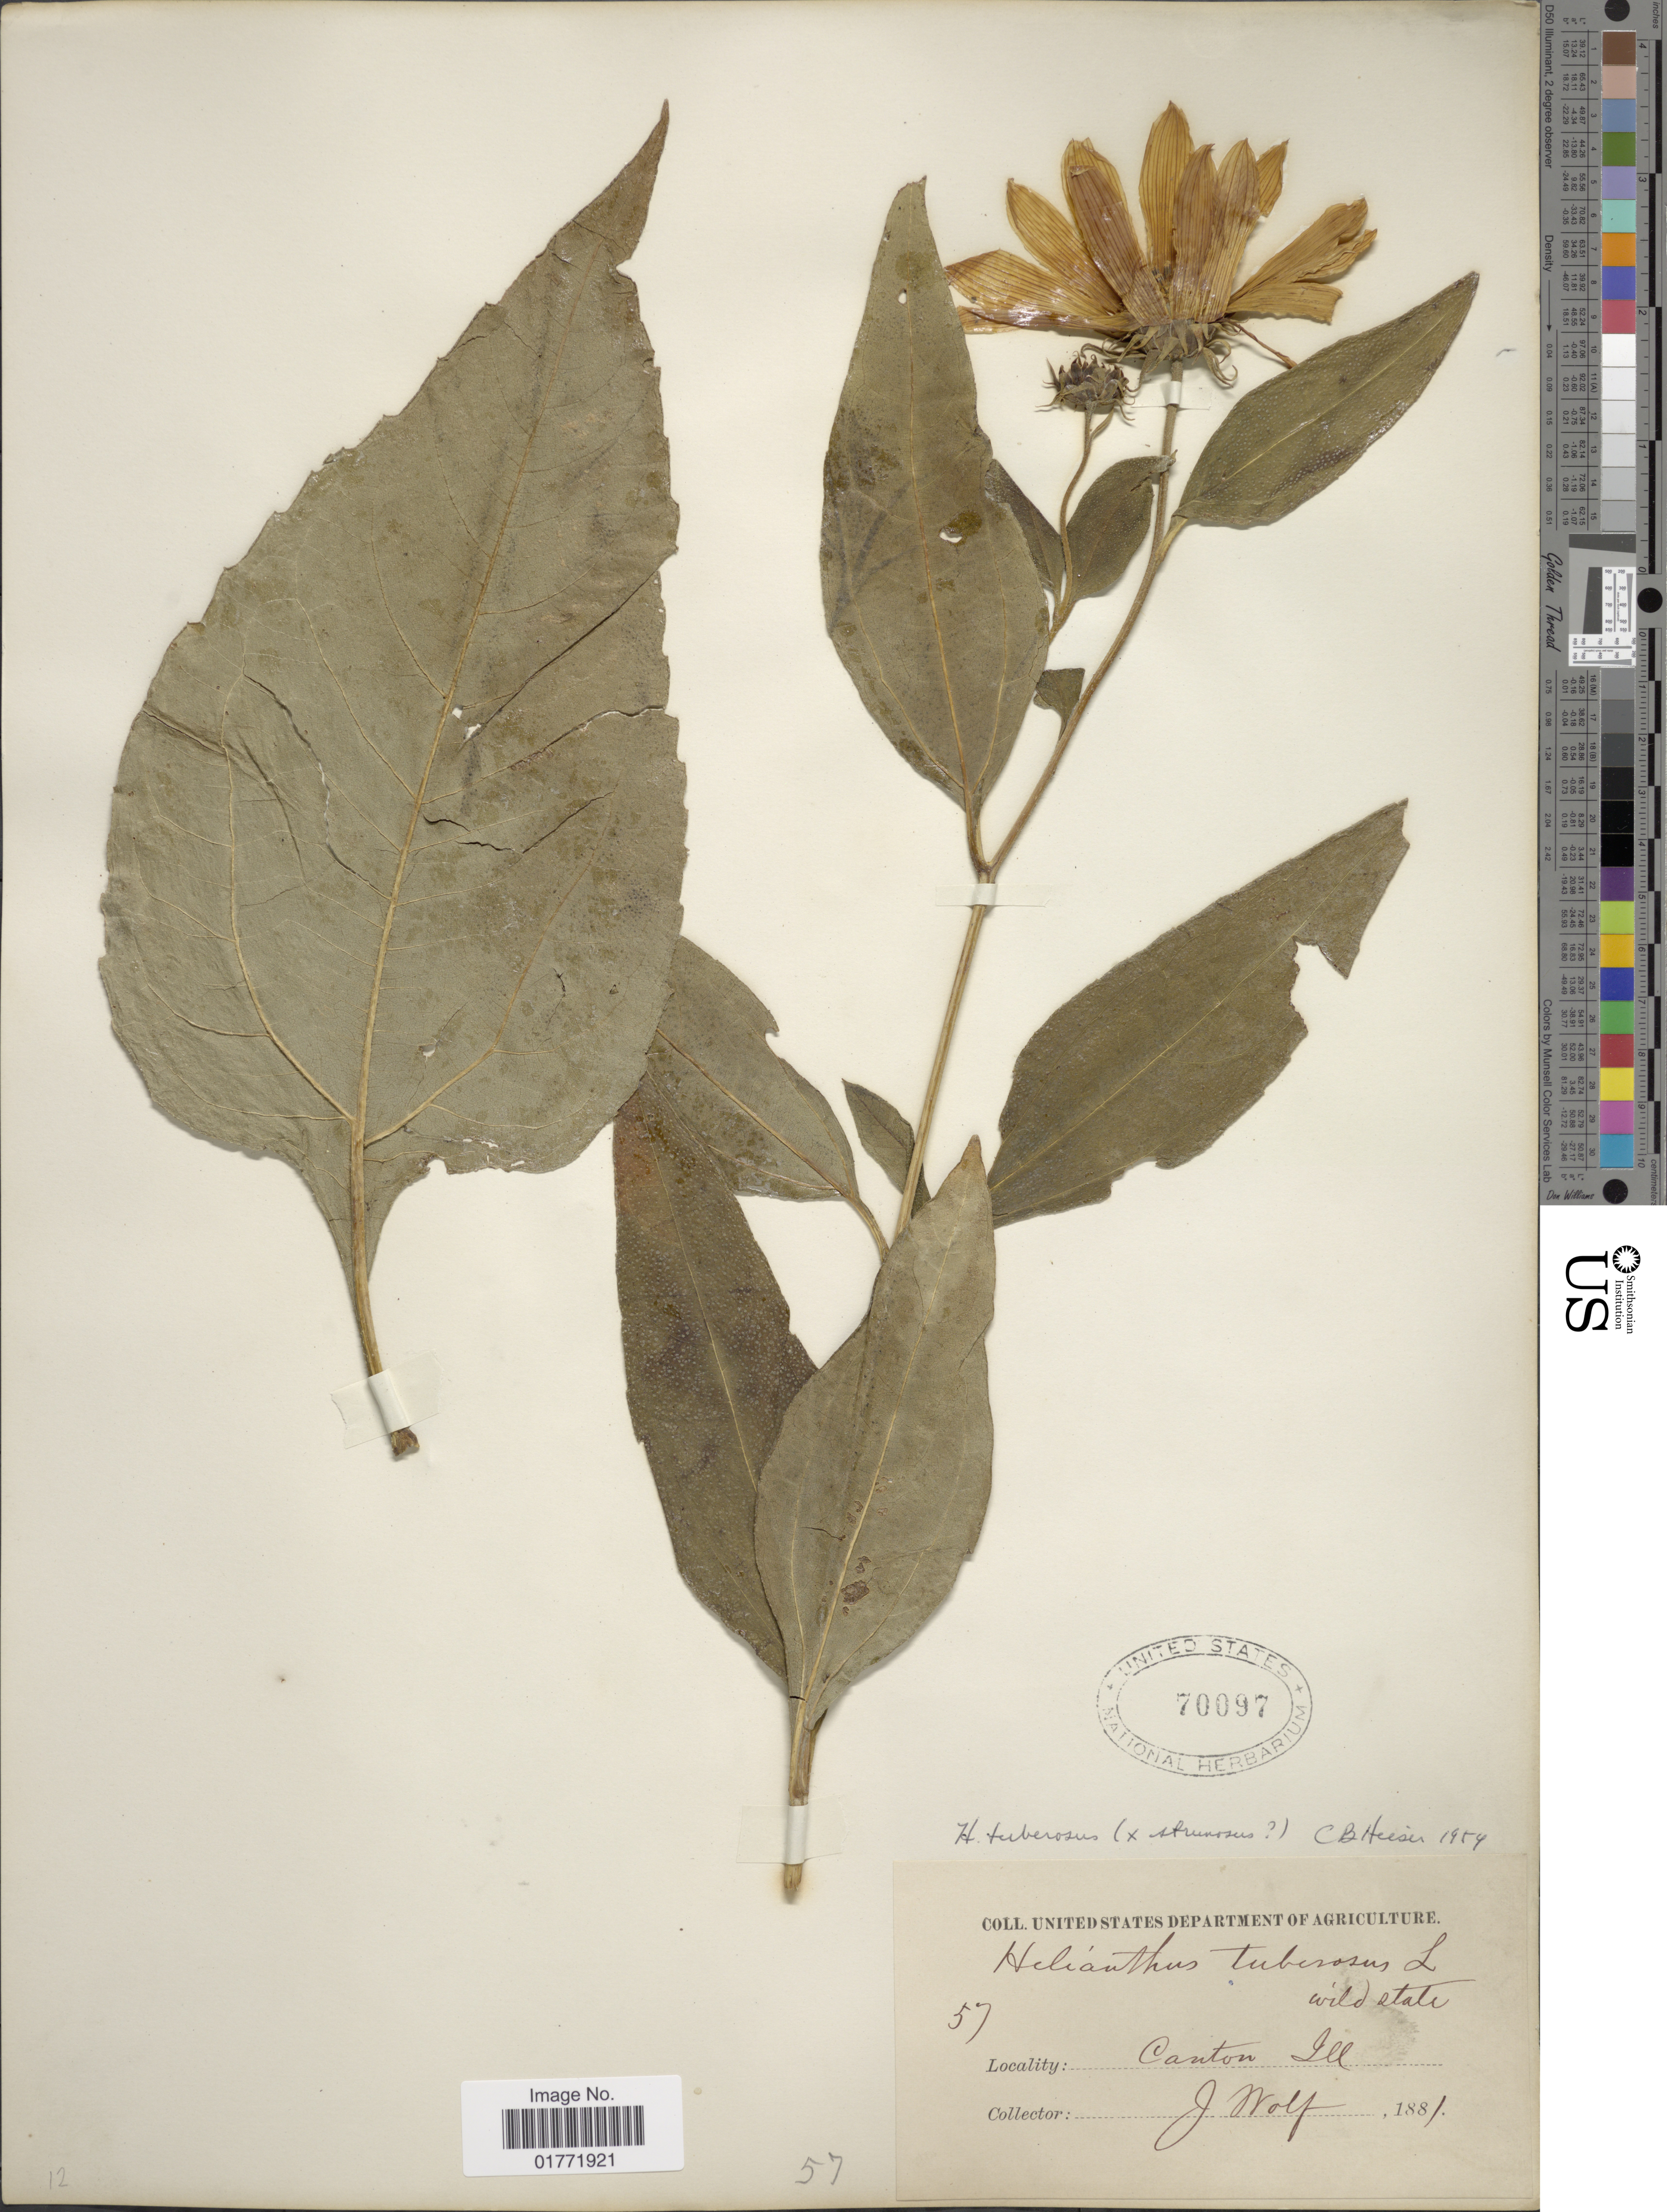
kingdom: Plantae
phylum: Tracheophyta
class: Magnoliopsida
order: Asterales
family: Asteraceae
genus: Helianthus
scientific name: Helianthus tuberosus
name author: L.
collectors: J. Wolf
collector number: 57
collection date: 1881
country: United States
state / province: Illinois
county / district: Fulton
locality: Canton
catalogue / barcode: US 70097